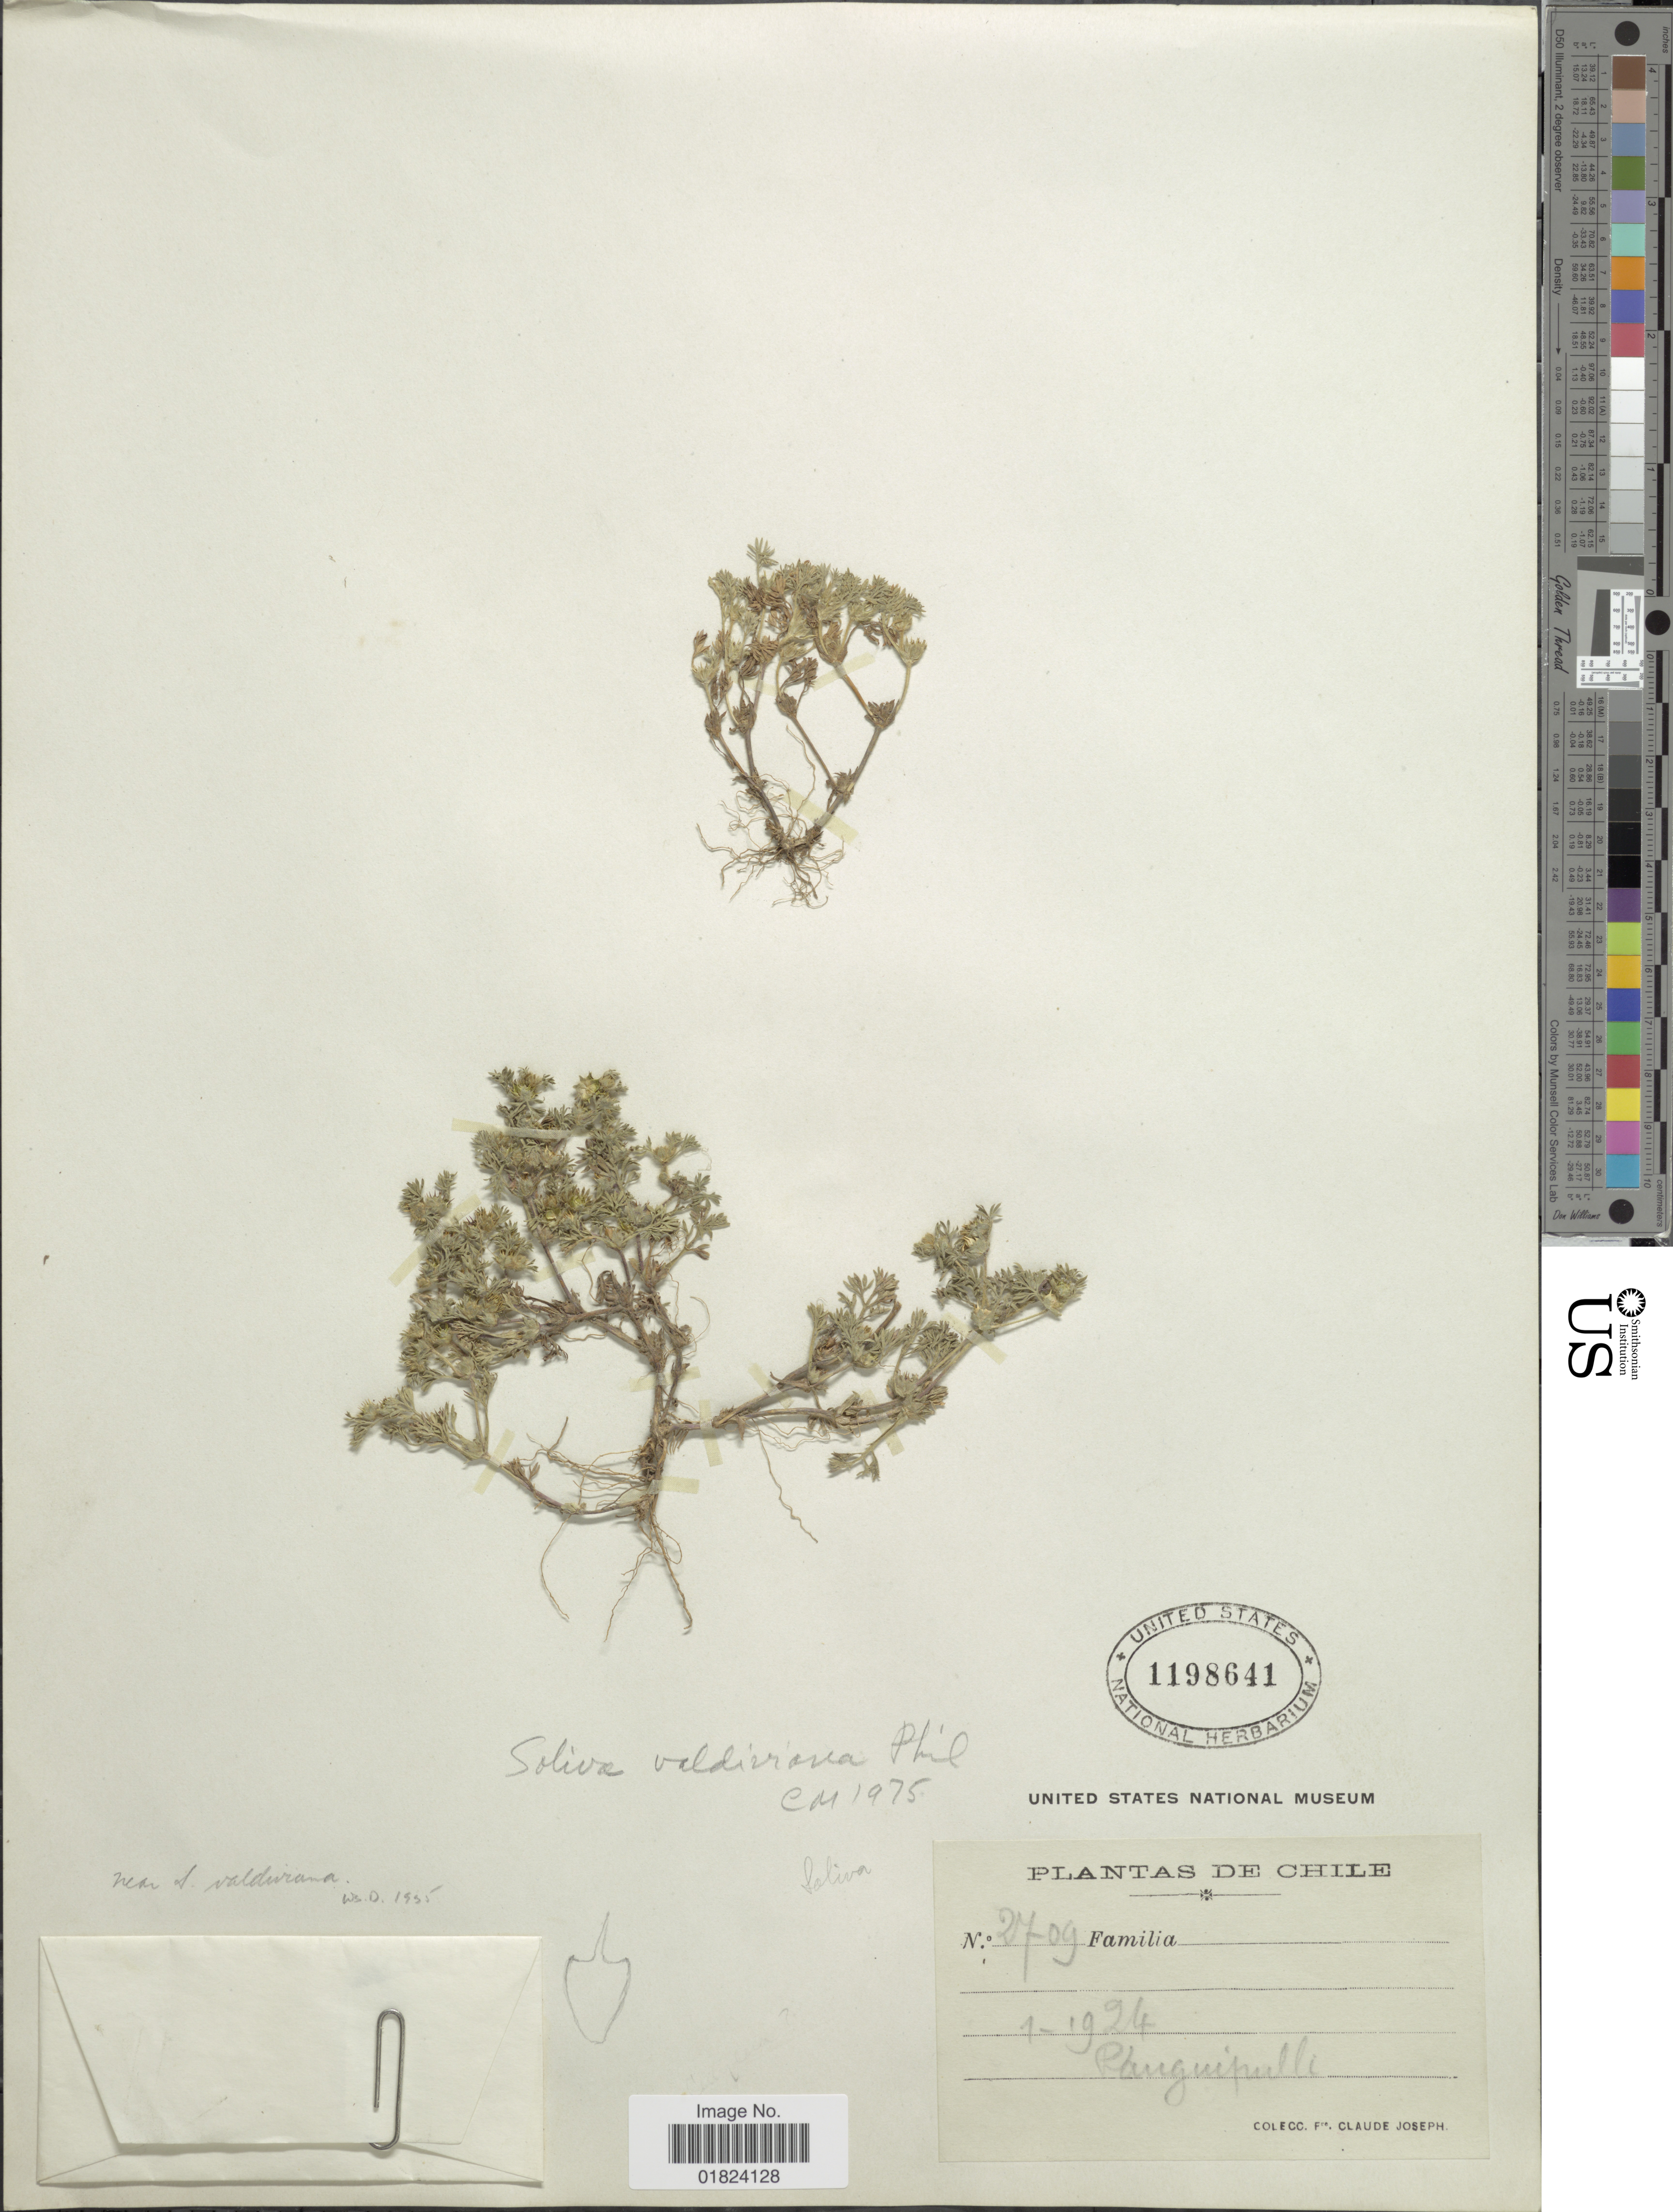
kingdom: Plantae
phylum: Tracheophyta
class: Magnoliopsida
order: Asterales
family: Asteraceae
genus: Soliva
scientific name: Soliva valdiviana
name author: Phil.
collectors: Bro. Claude-Joseph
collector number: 2709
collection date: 1924-01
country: Chile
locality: Panguipulli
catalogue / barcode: US 1198641